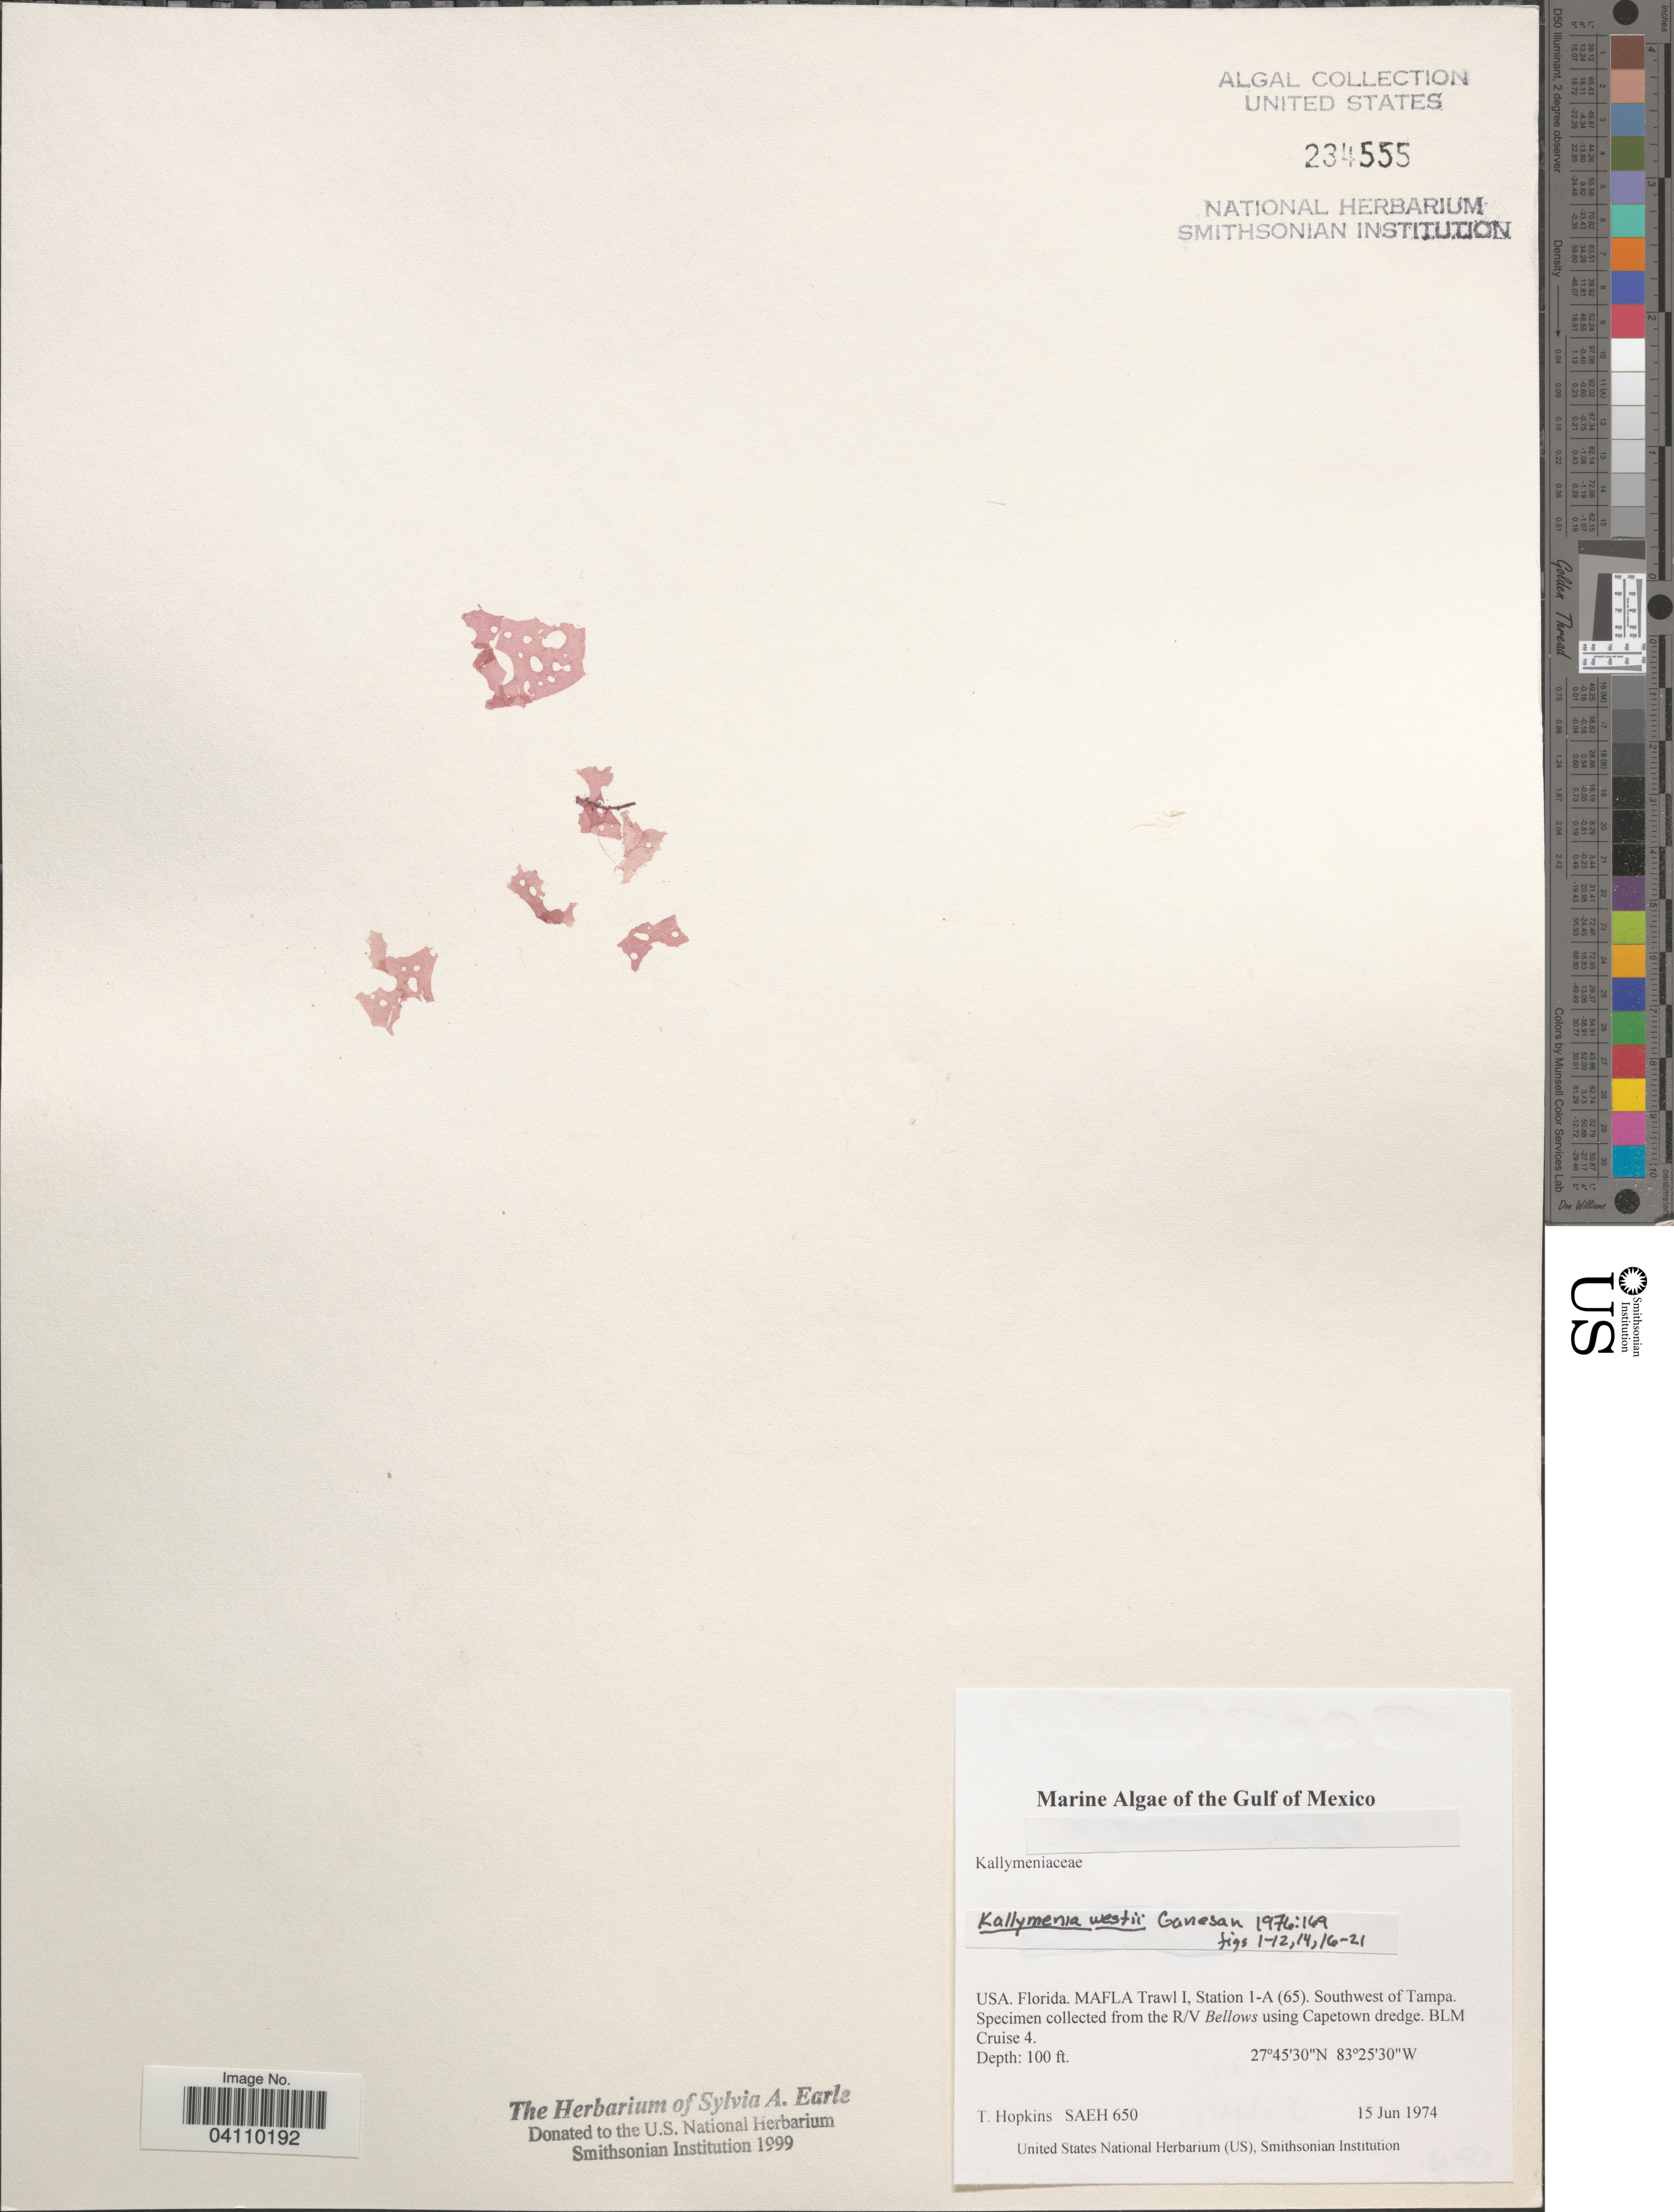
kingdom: Plantae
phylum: Rhodophyta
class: Florideophyceae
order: Gigartinales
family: Kallymeniaceae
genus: Austrokallymenia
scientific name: Austrokallymenia westii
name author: (Ganesan) C.W. Schneid. & G.W. Saunders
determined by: Algae name updating Project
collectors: T. Hopkins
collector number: SAEH650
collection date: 1974-06-15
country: United States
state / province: Florida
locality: The Gulf of Mexico. MAFLA Trawl I, Station I-A (65). Southwest of Tampa. The R/V Bellows using Capetown dredge. BLM Cruise 4.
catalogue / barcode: US 234555